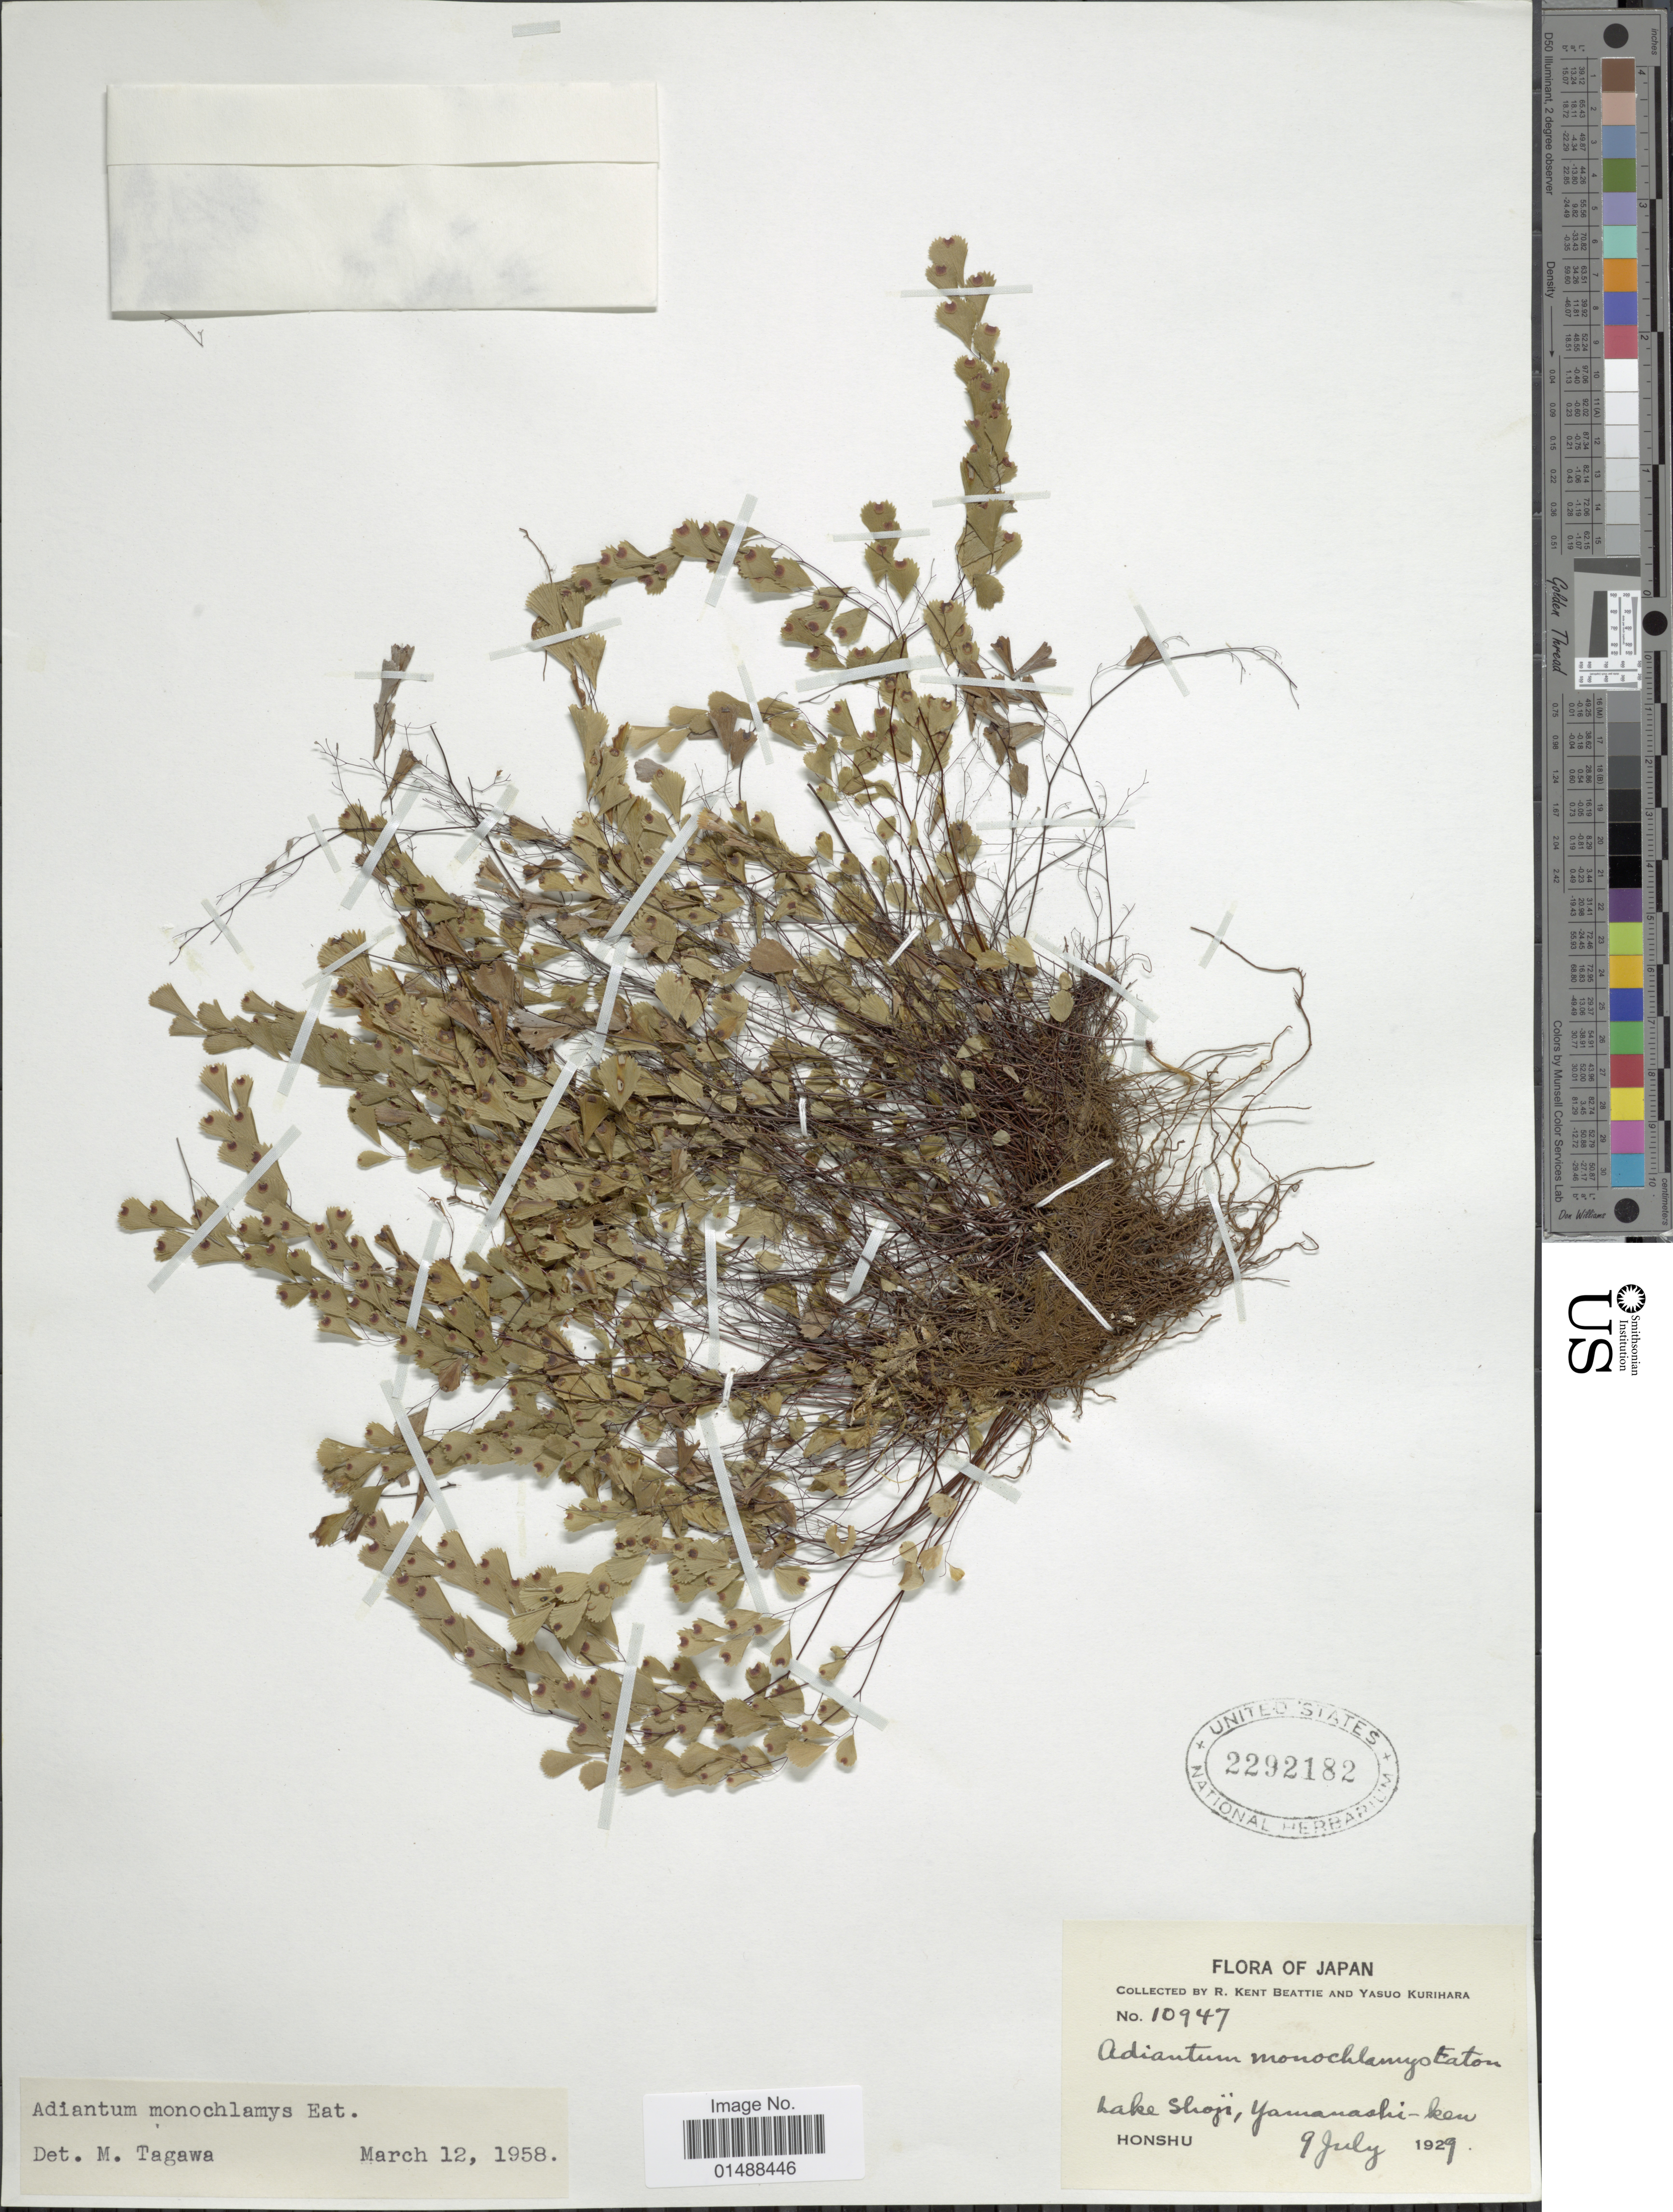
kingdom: Plantae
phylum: Tracheophyta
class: Polypodiopsida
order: Polypodiales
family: Pteridaceae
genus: Adiantum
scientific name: Adiantum monochlamys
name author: D.C. Eaton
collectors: R. K. Beattie & Y. Kurihara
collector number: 10947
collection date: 1929-07-09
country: Japan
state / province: Yamanasi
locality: Japan, Lake Shaji, Yamanashi-ken, Honshu.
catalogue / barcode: US 2292182